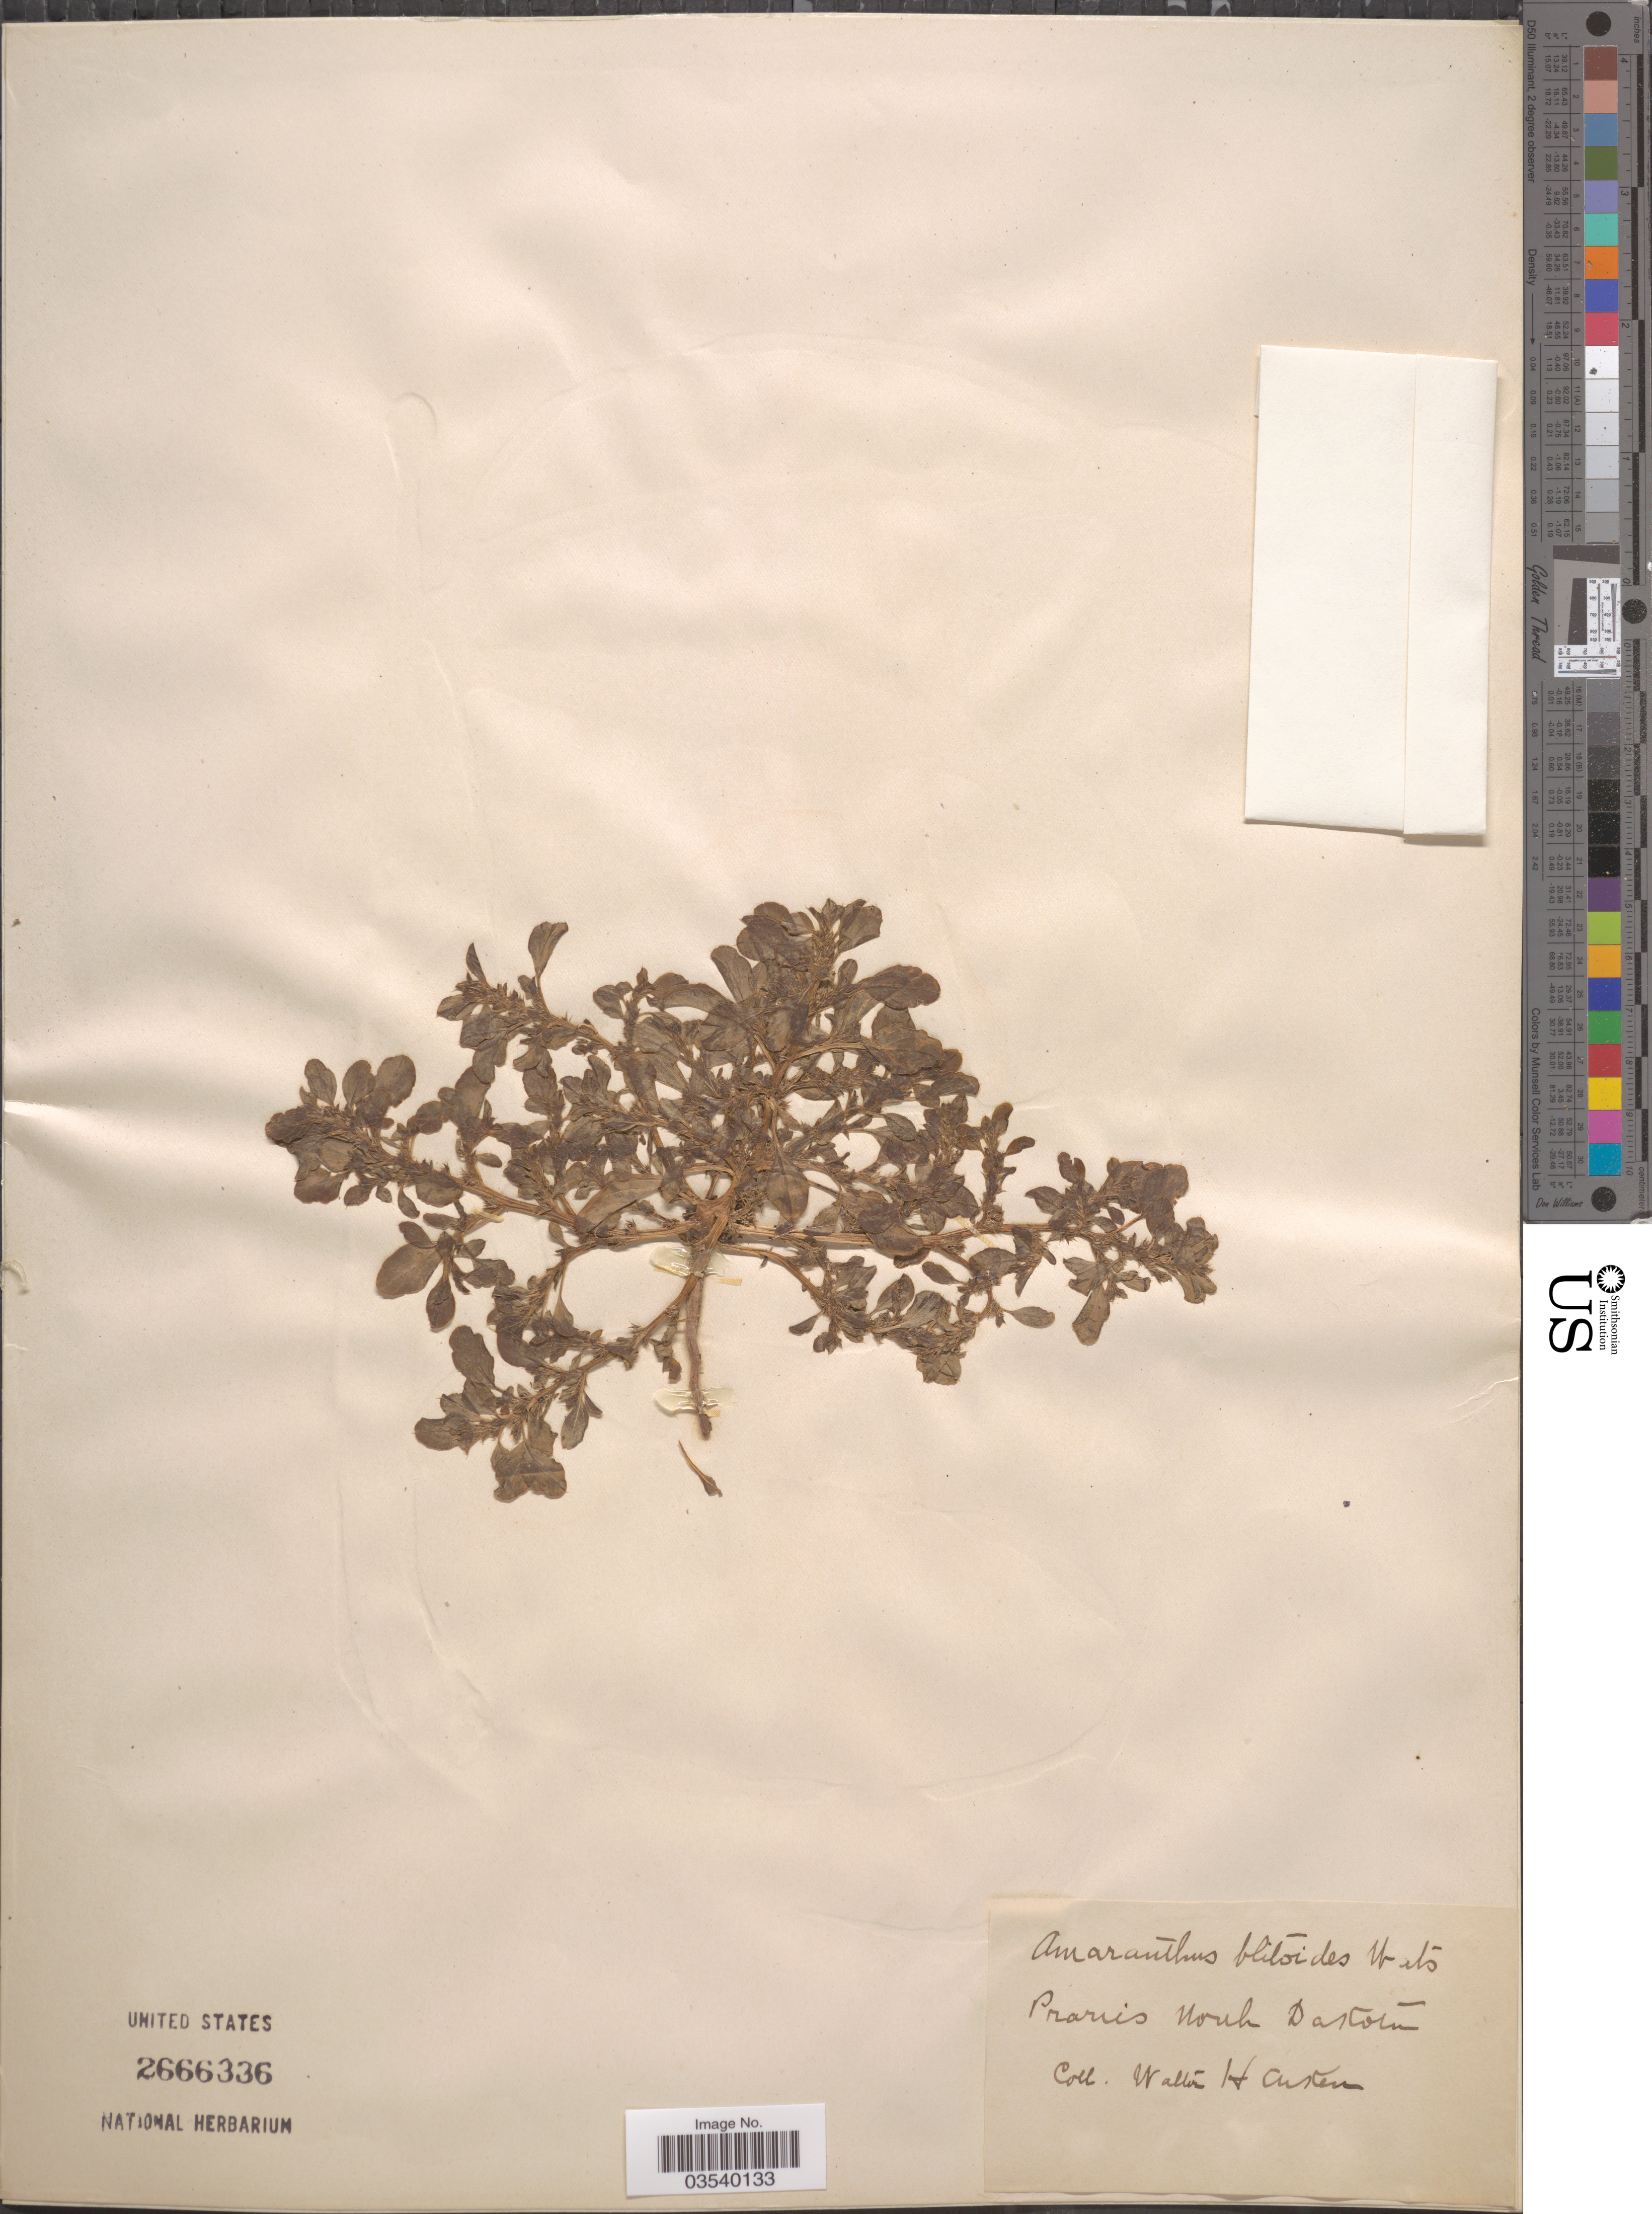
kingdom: Plantae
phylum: Tracheophyta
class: Magnoliopsida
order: Caryophyllales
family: Amaranthaceae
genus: Amaranthus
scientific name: Amaranthus blitoides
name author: S. Watson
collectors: W. Aiken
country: United States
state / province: North Dakota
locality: Prairies North Dakota.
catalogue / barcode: US 2666336